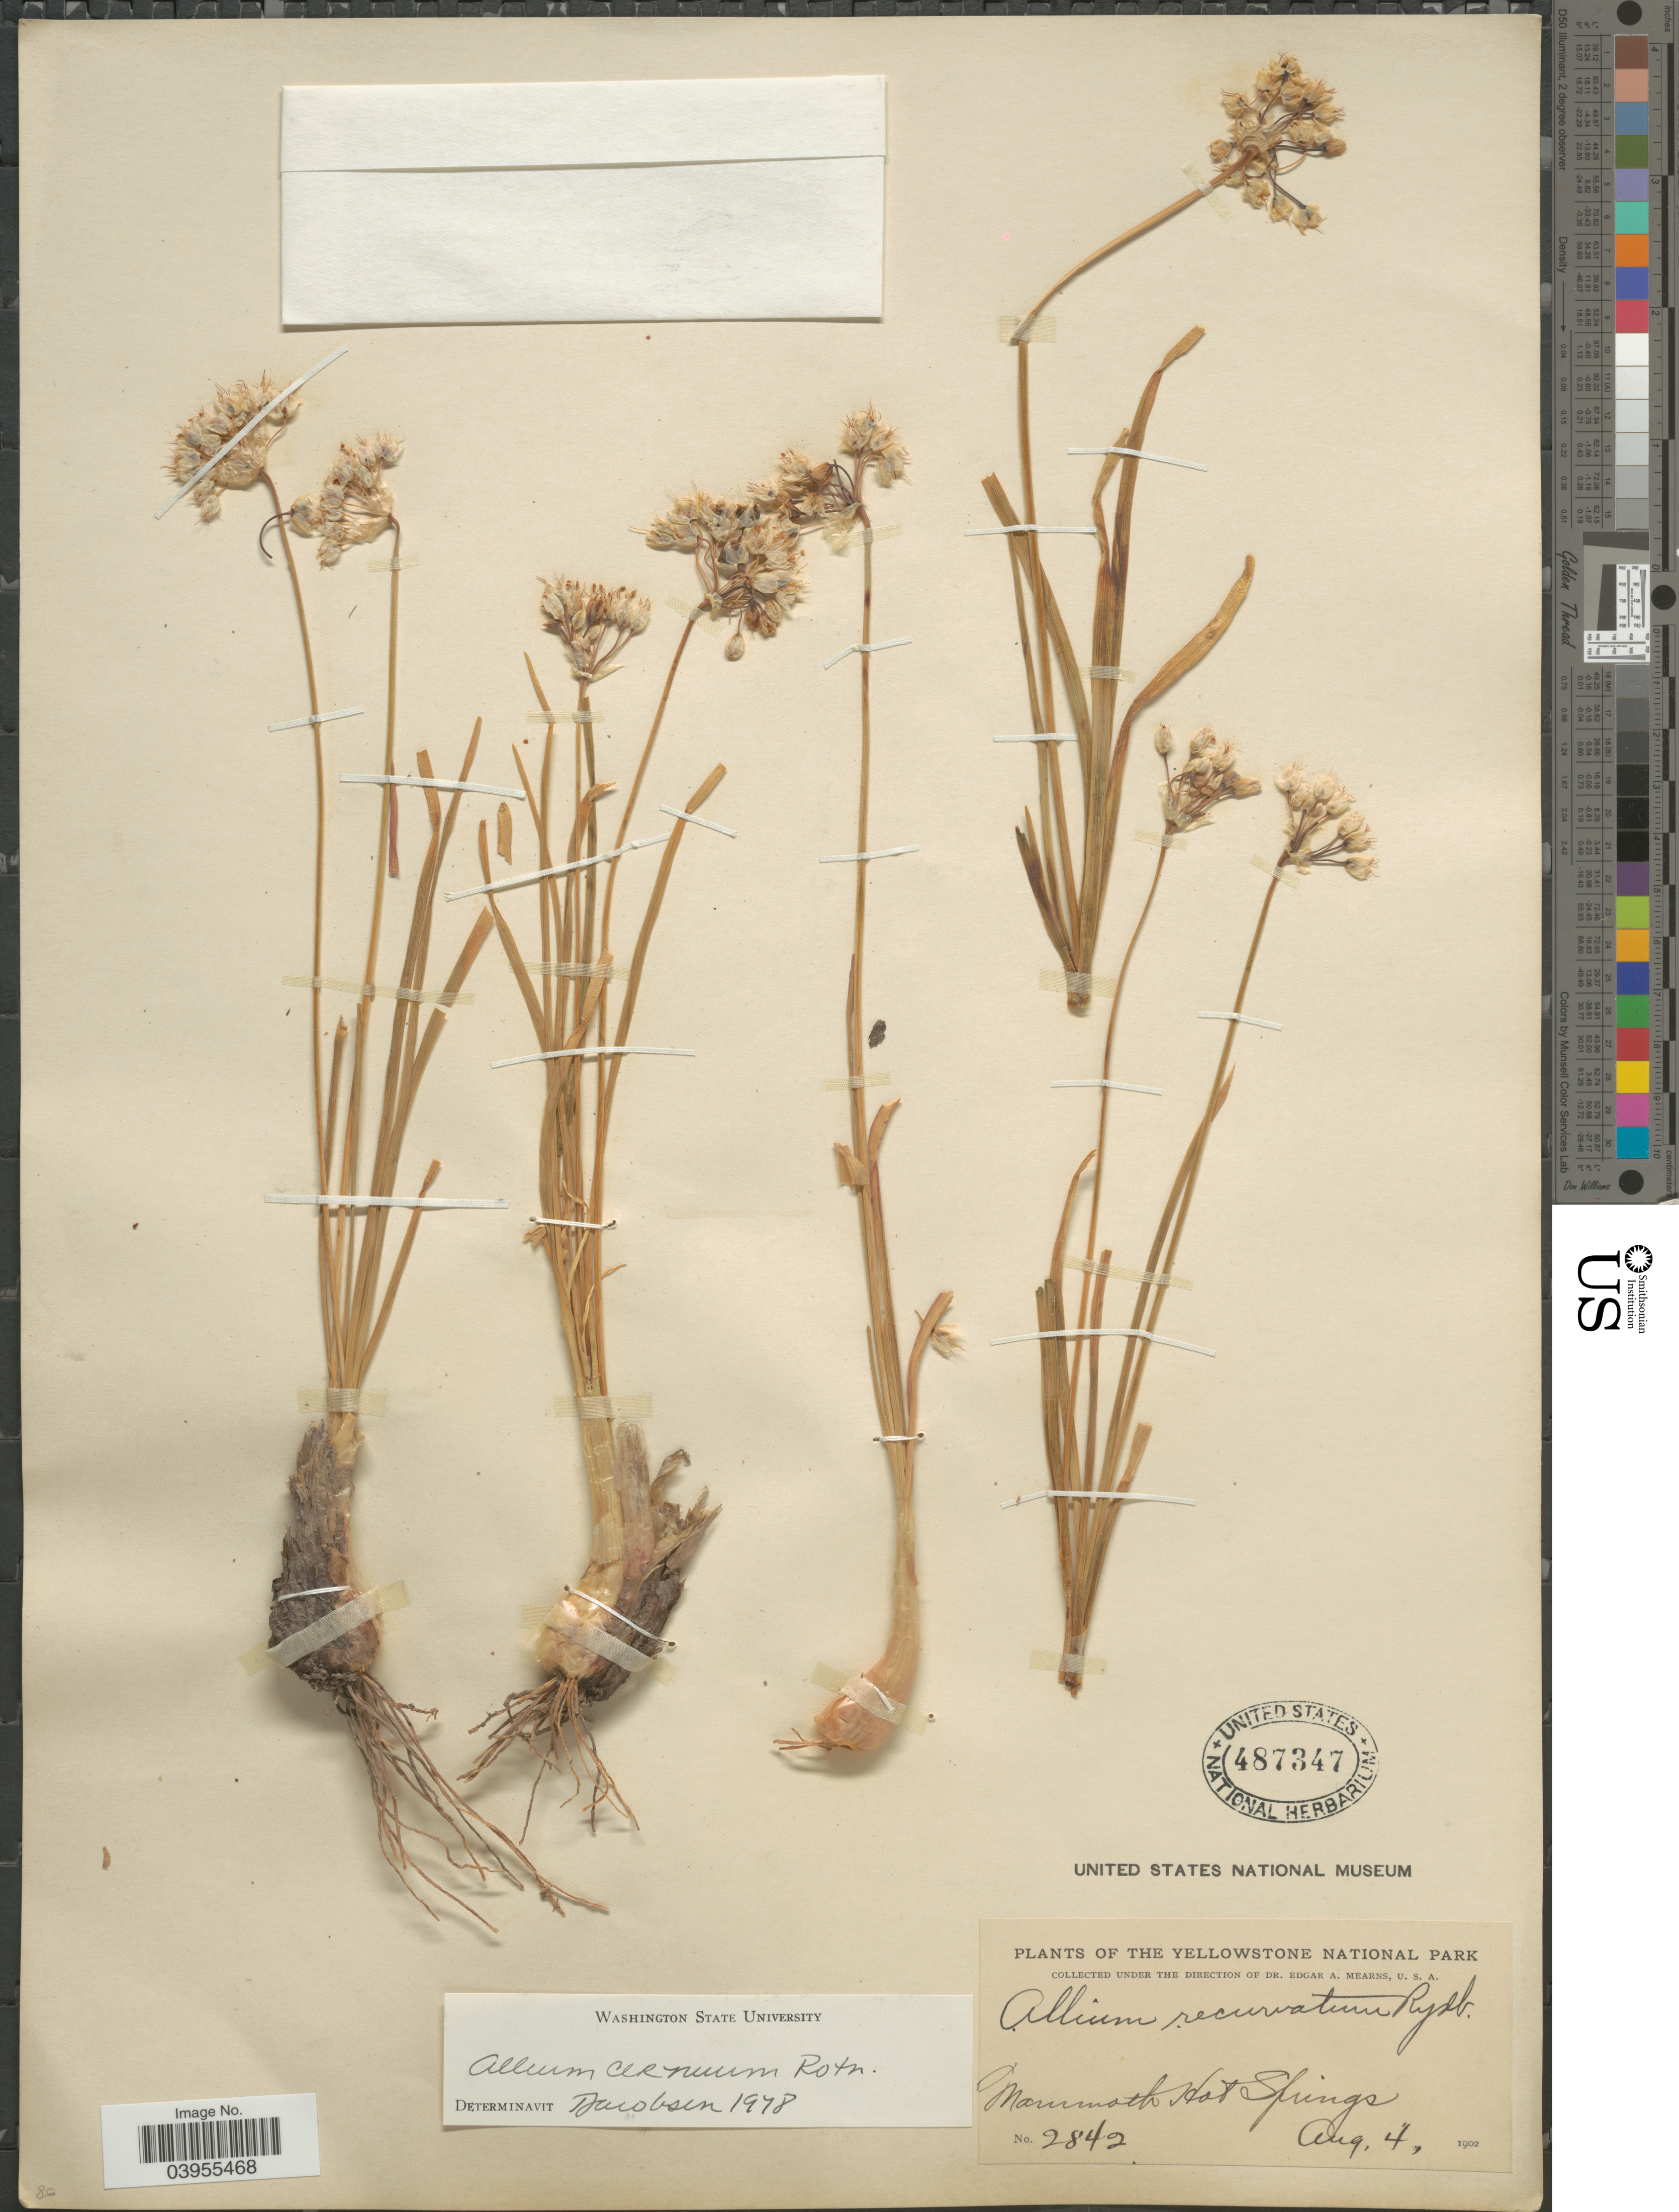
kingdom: Plantae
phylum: Tracheophyta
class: Liliopsida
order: Asparagales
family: Amaryllidaceae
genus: Allium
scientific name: Allium cernuum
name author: Roth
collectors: E. A. Mearns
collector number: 2842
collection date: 1902-08-04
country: United States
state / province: Wyoming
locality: Yellowstone National Park. Mammoth Hot Springs.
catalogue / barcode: US 487347